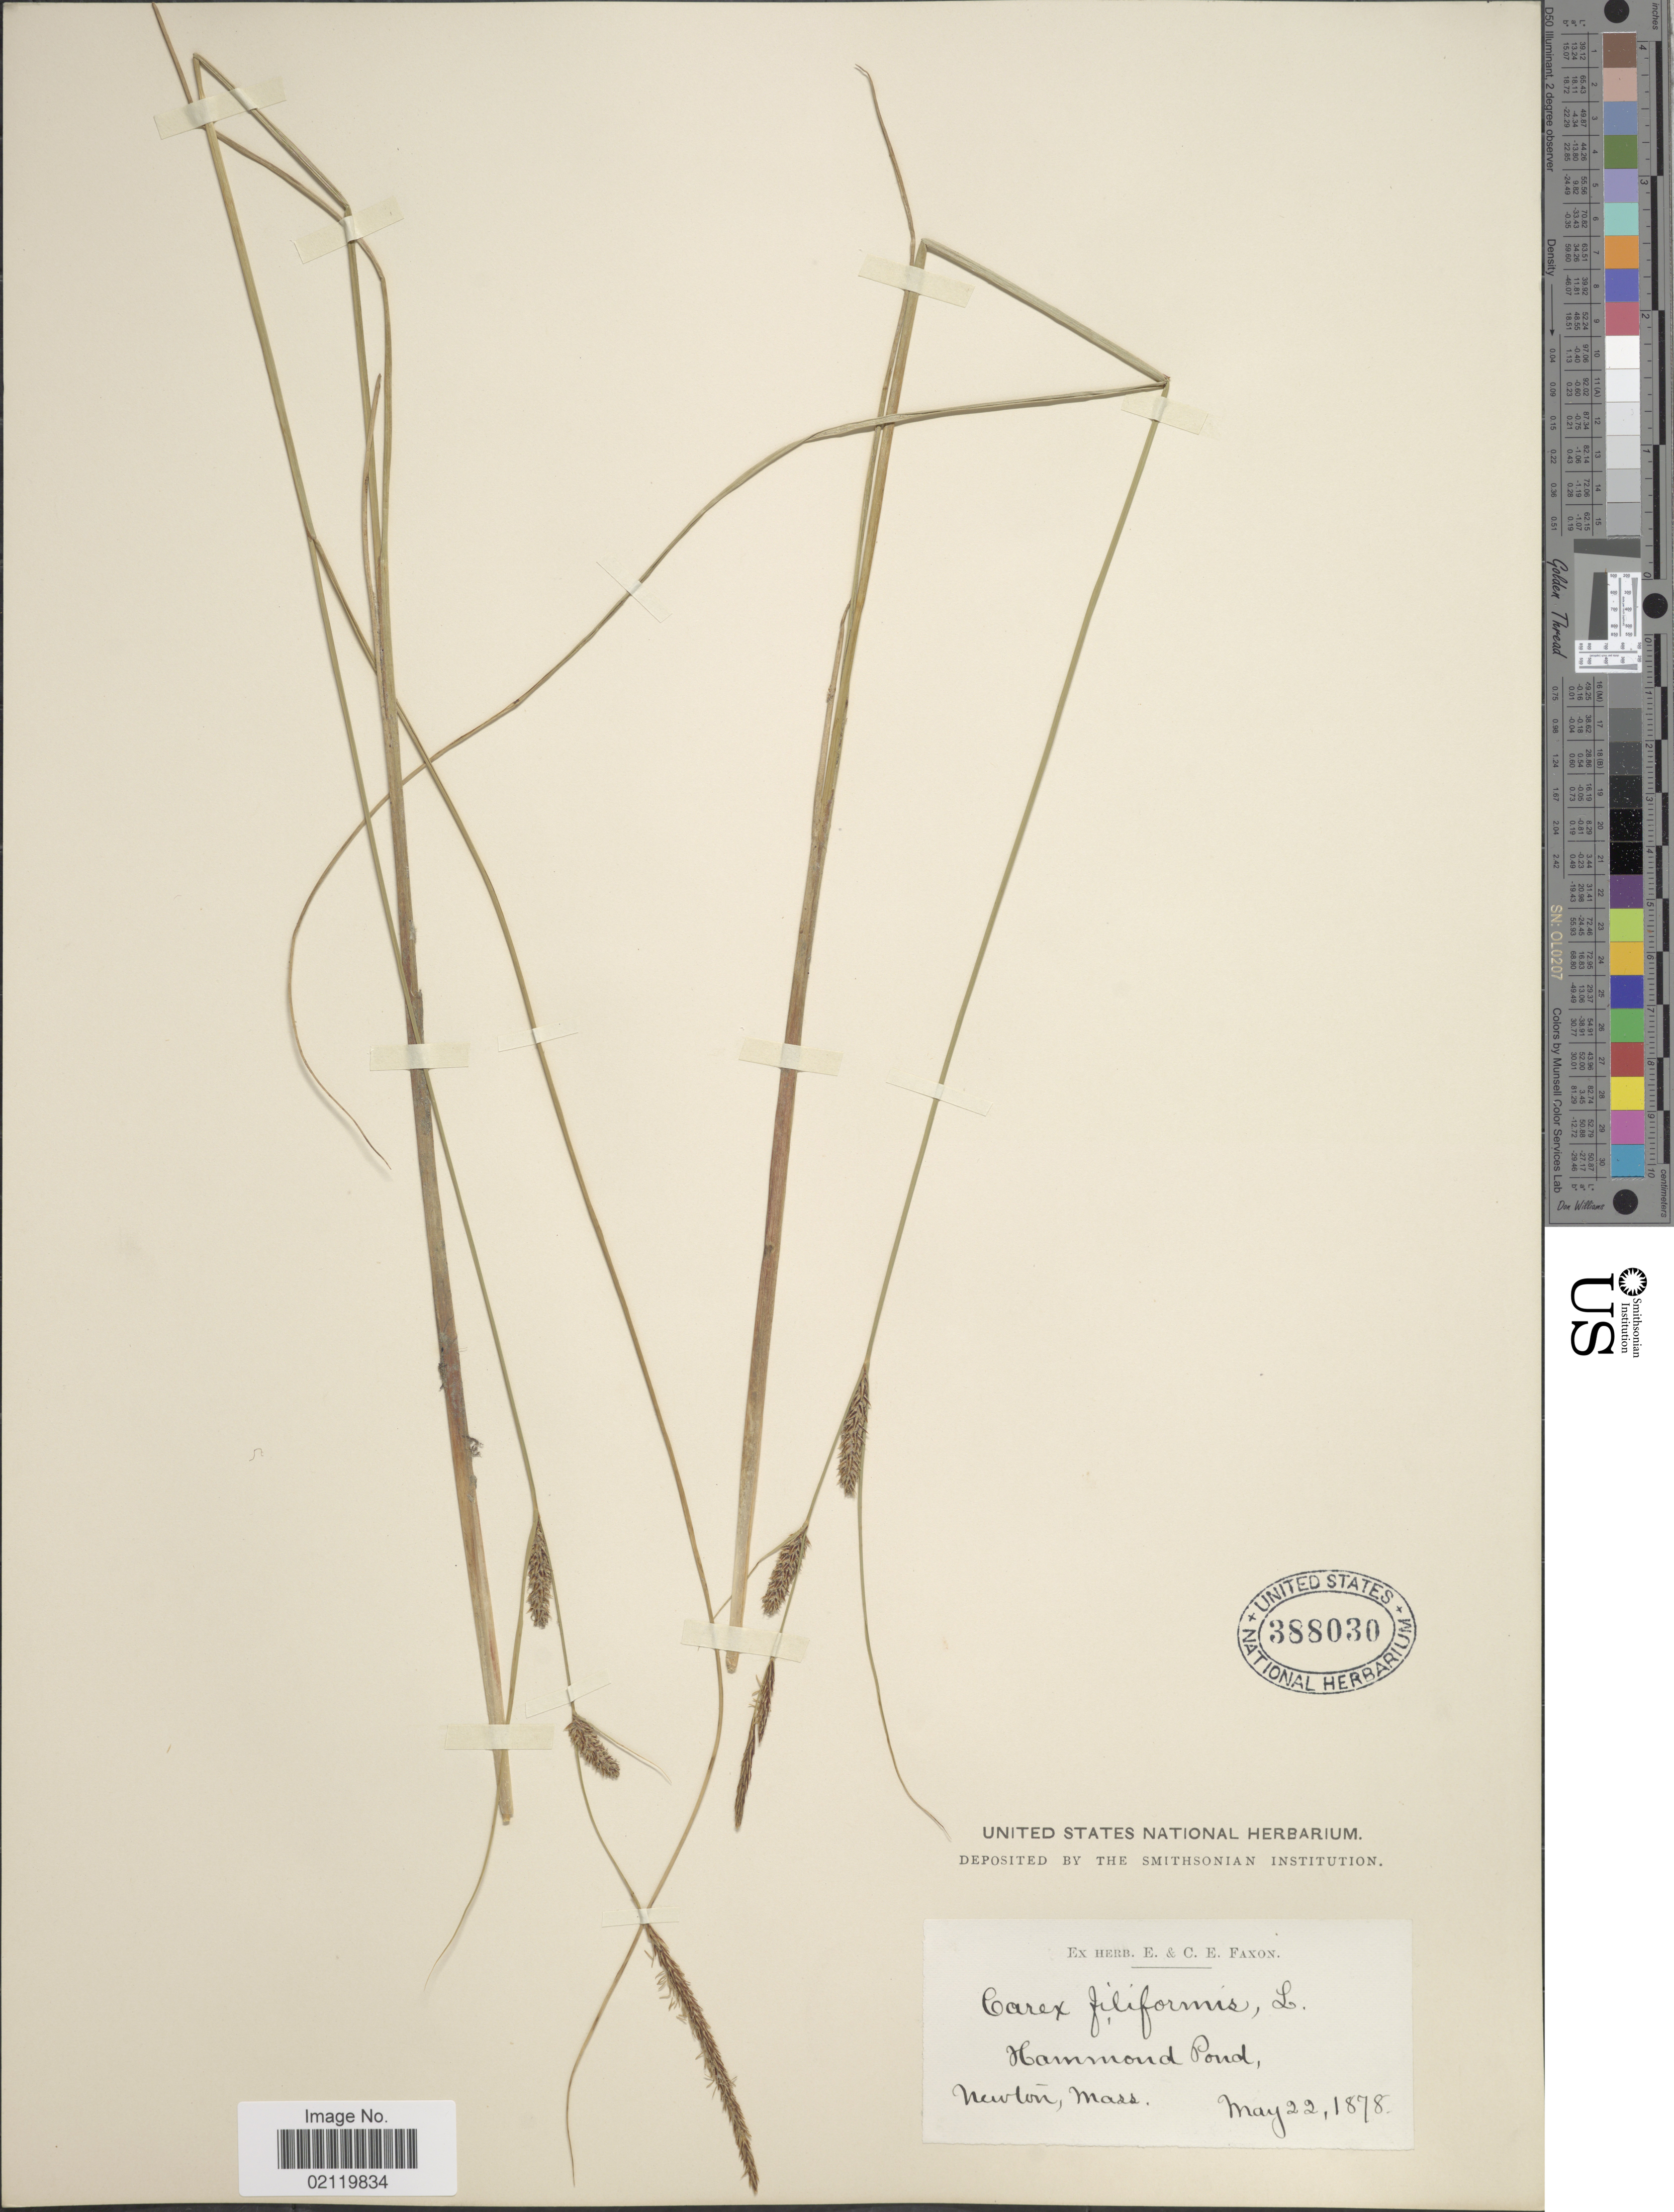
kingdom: Plantae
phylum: Tracheophyta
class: Liliopsida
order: Poales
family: Cyperaceae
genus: Carex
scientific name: Carex lasiocarpa var. americana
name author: Fernald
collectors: ex herb. E. & C.E. Faxon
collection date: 1878-05-22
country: United States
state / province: Massachusetts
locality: Hammond Pond, Newton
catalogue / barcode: US 388030